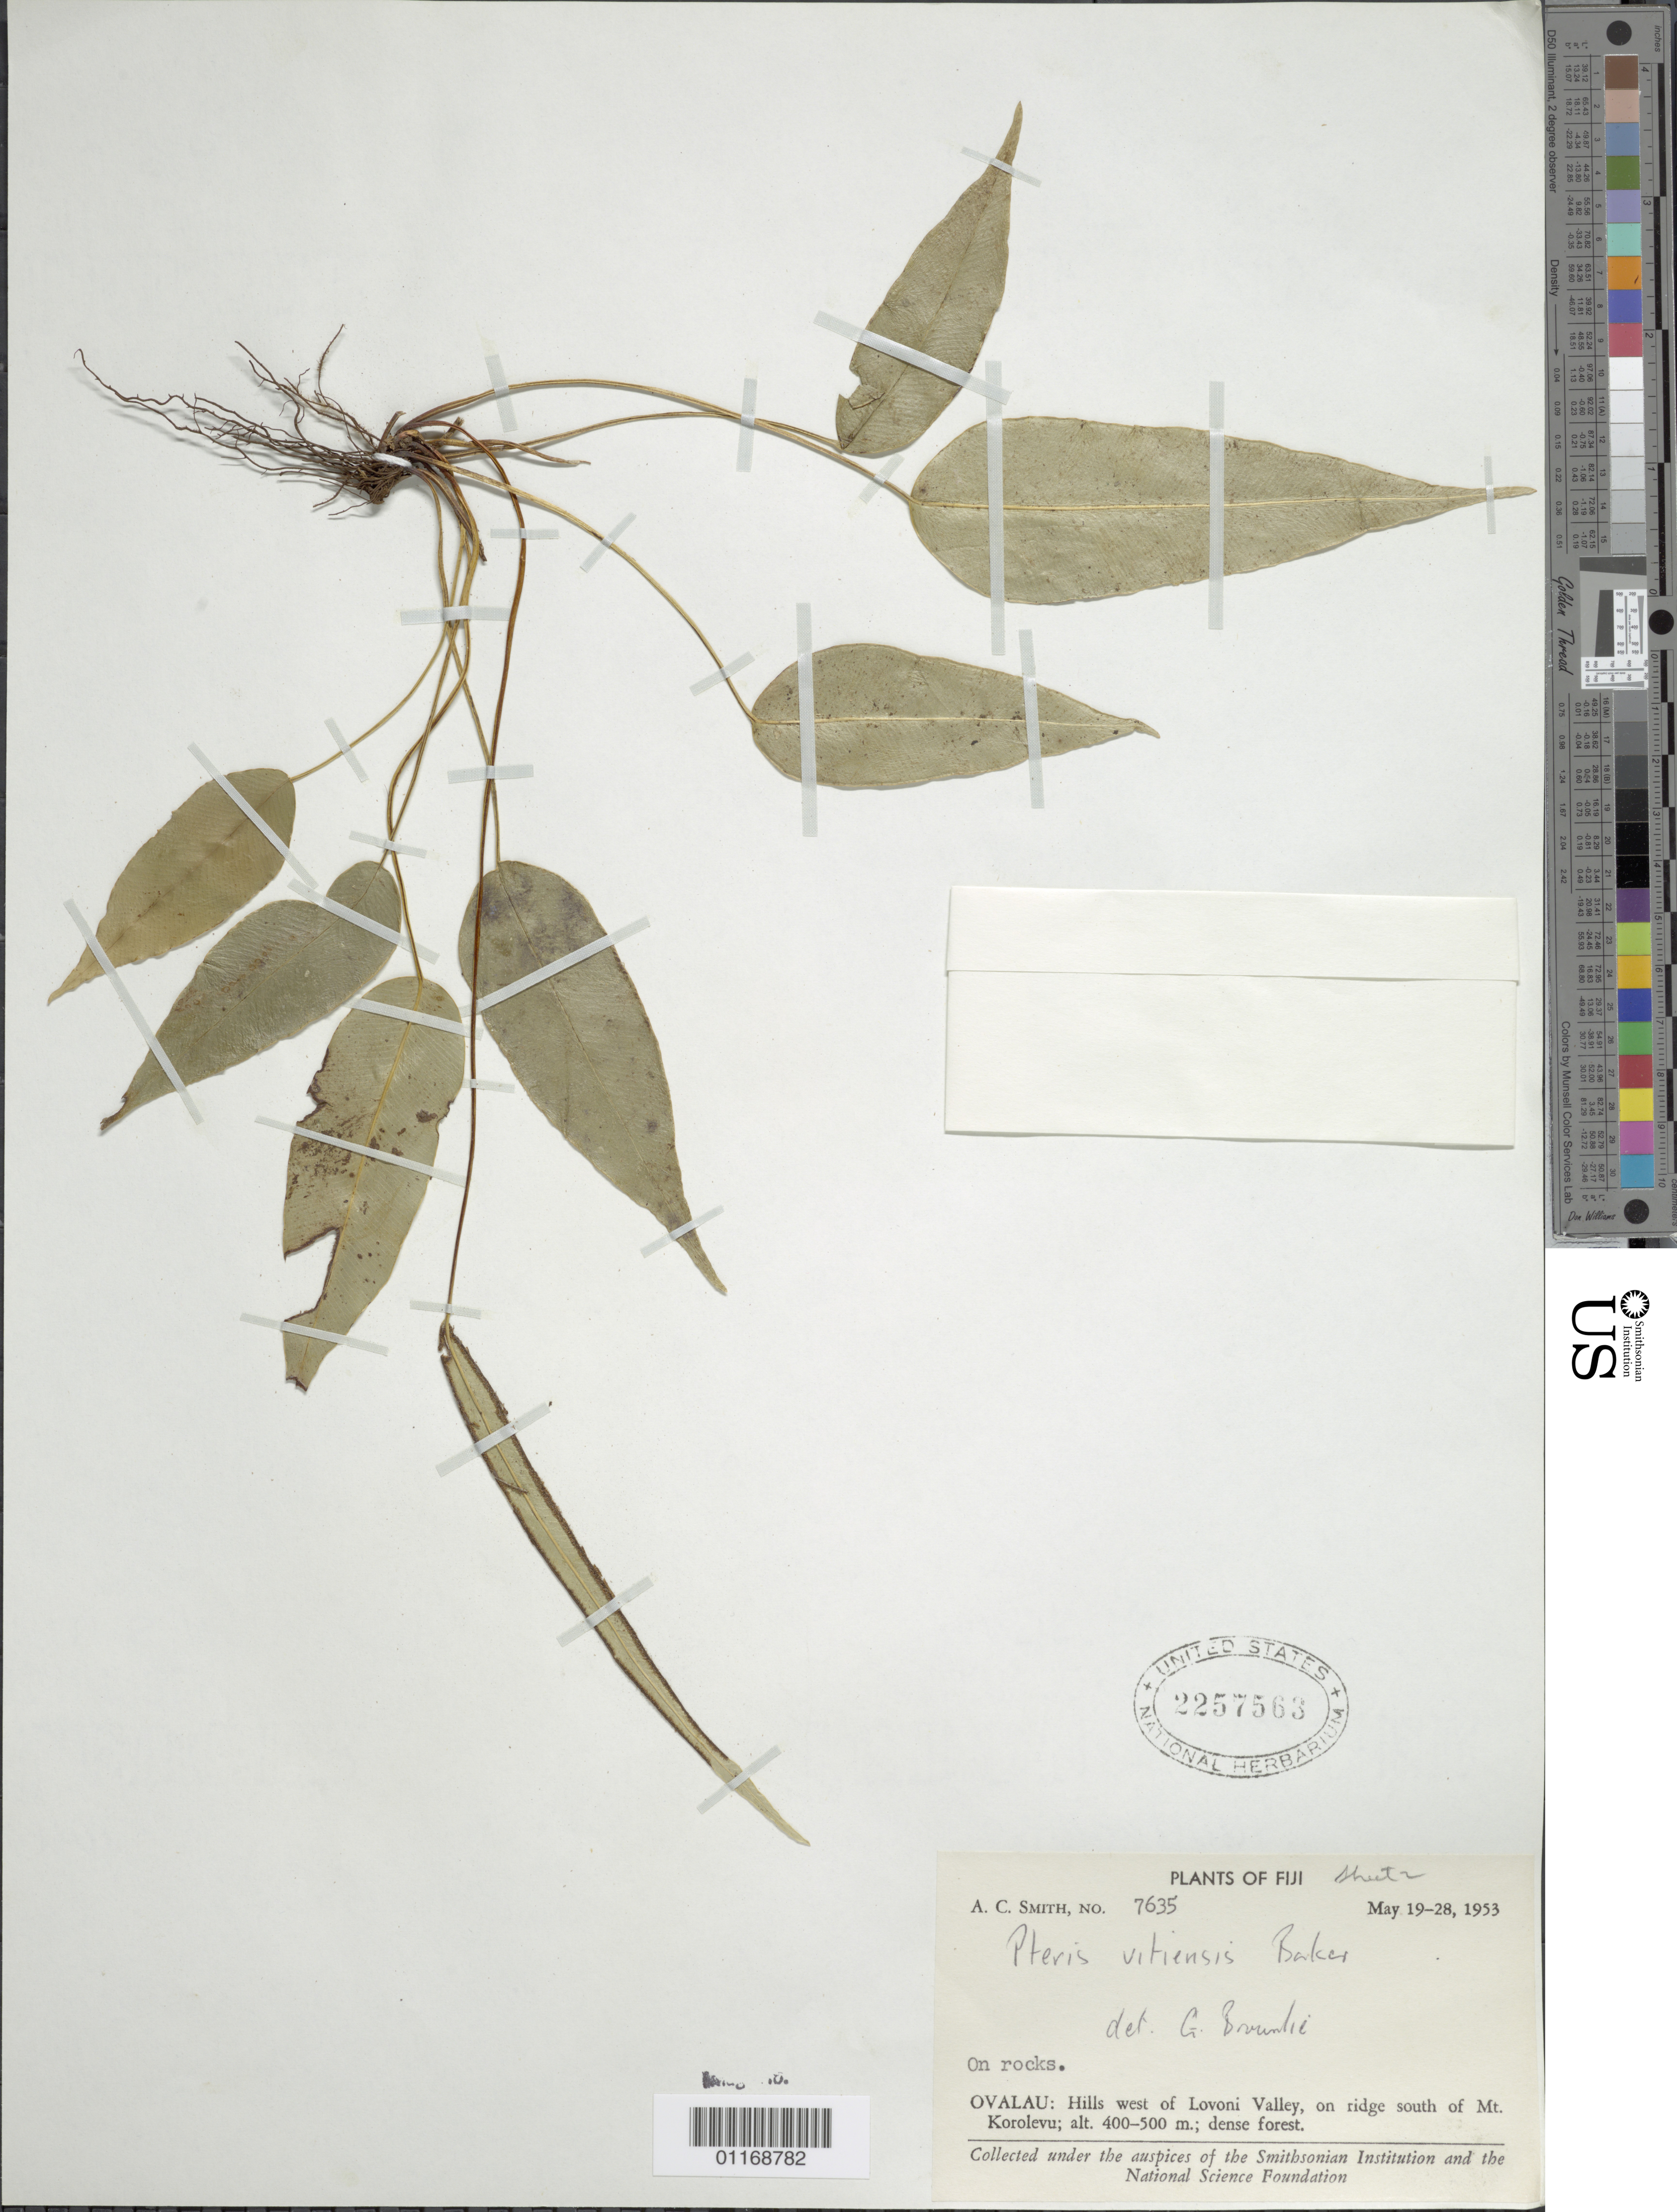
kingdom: Plantae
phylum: Tracheophyta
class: Polypodiopsida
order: Polypodiales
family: Pteridaceae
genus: Pteris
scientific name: Pteris vitiensis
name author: Baker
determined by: Brownlie, G.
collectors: A. C. Smith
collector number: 7635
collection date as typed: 19 May 1953 to 28 May 1953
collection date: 1953-05-19/1953-05-28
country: Fiji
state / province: Eastern Division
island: Ovalau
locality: W of lovoni valley, s of mt. korolevu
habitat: Dense forest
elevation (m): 400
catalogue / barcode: US 2257563